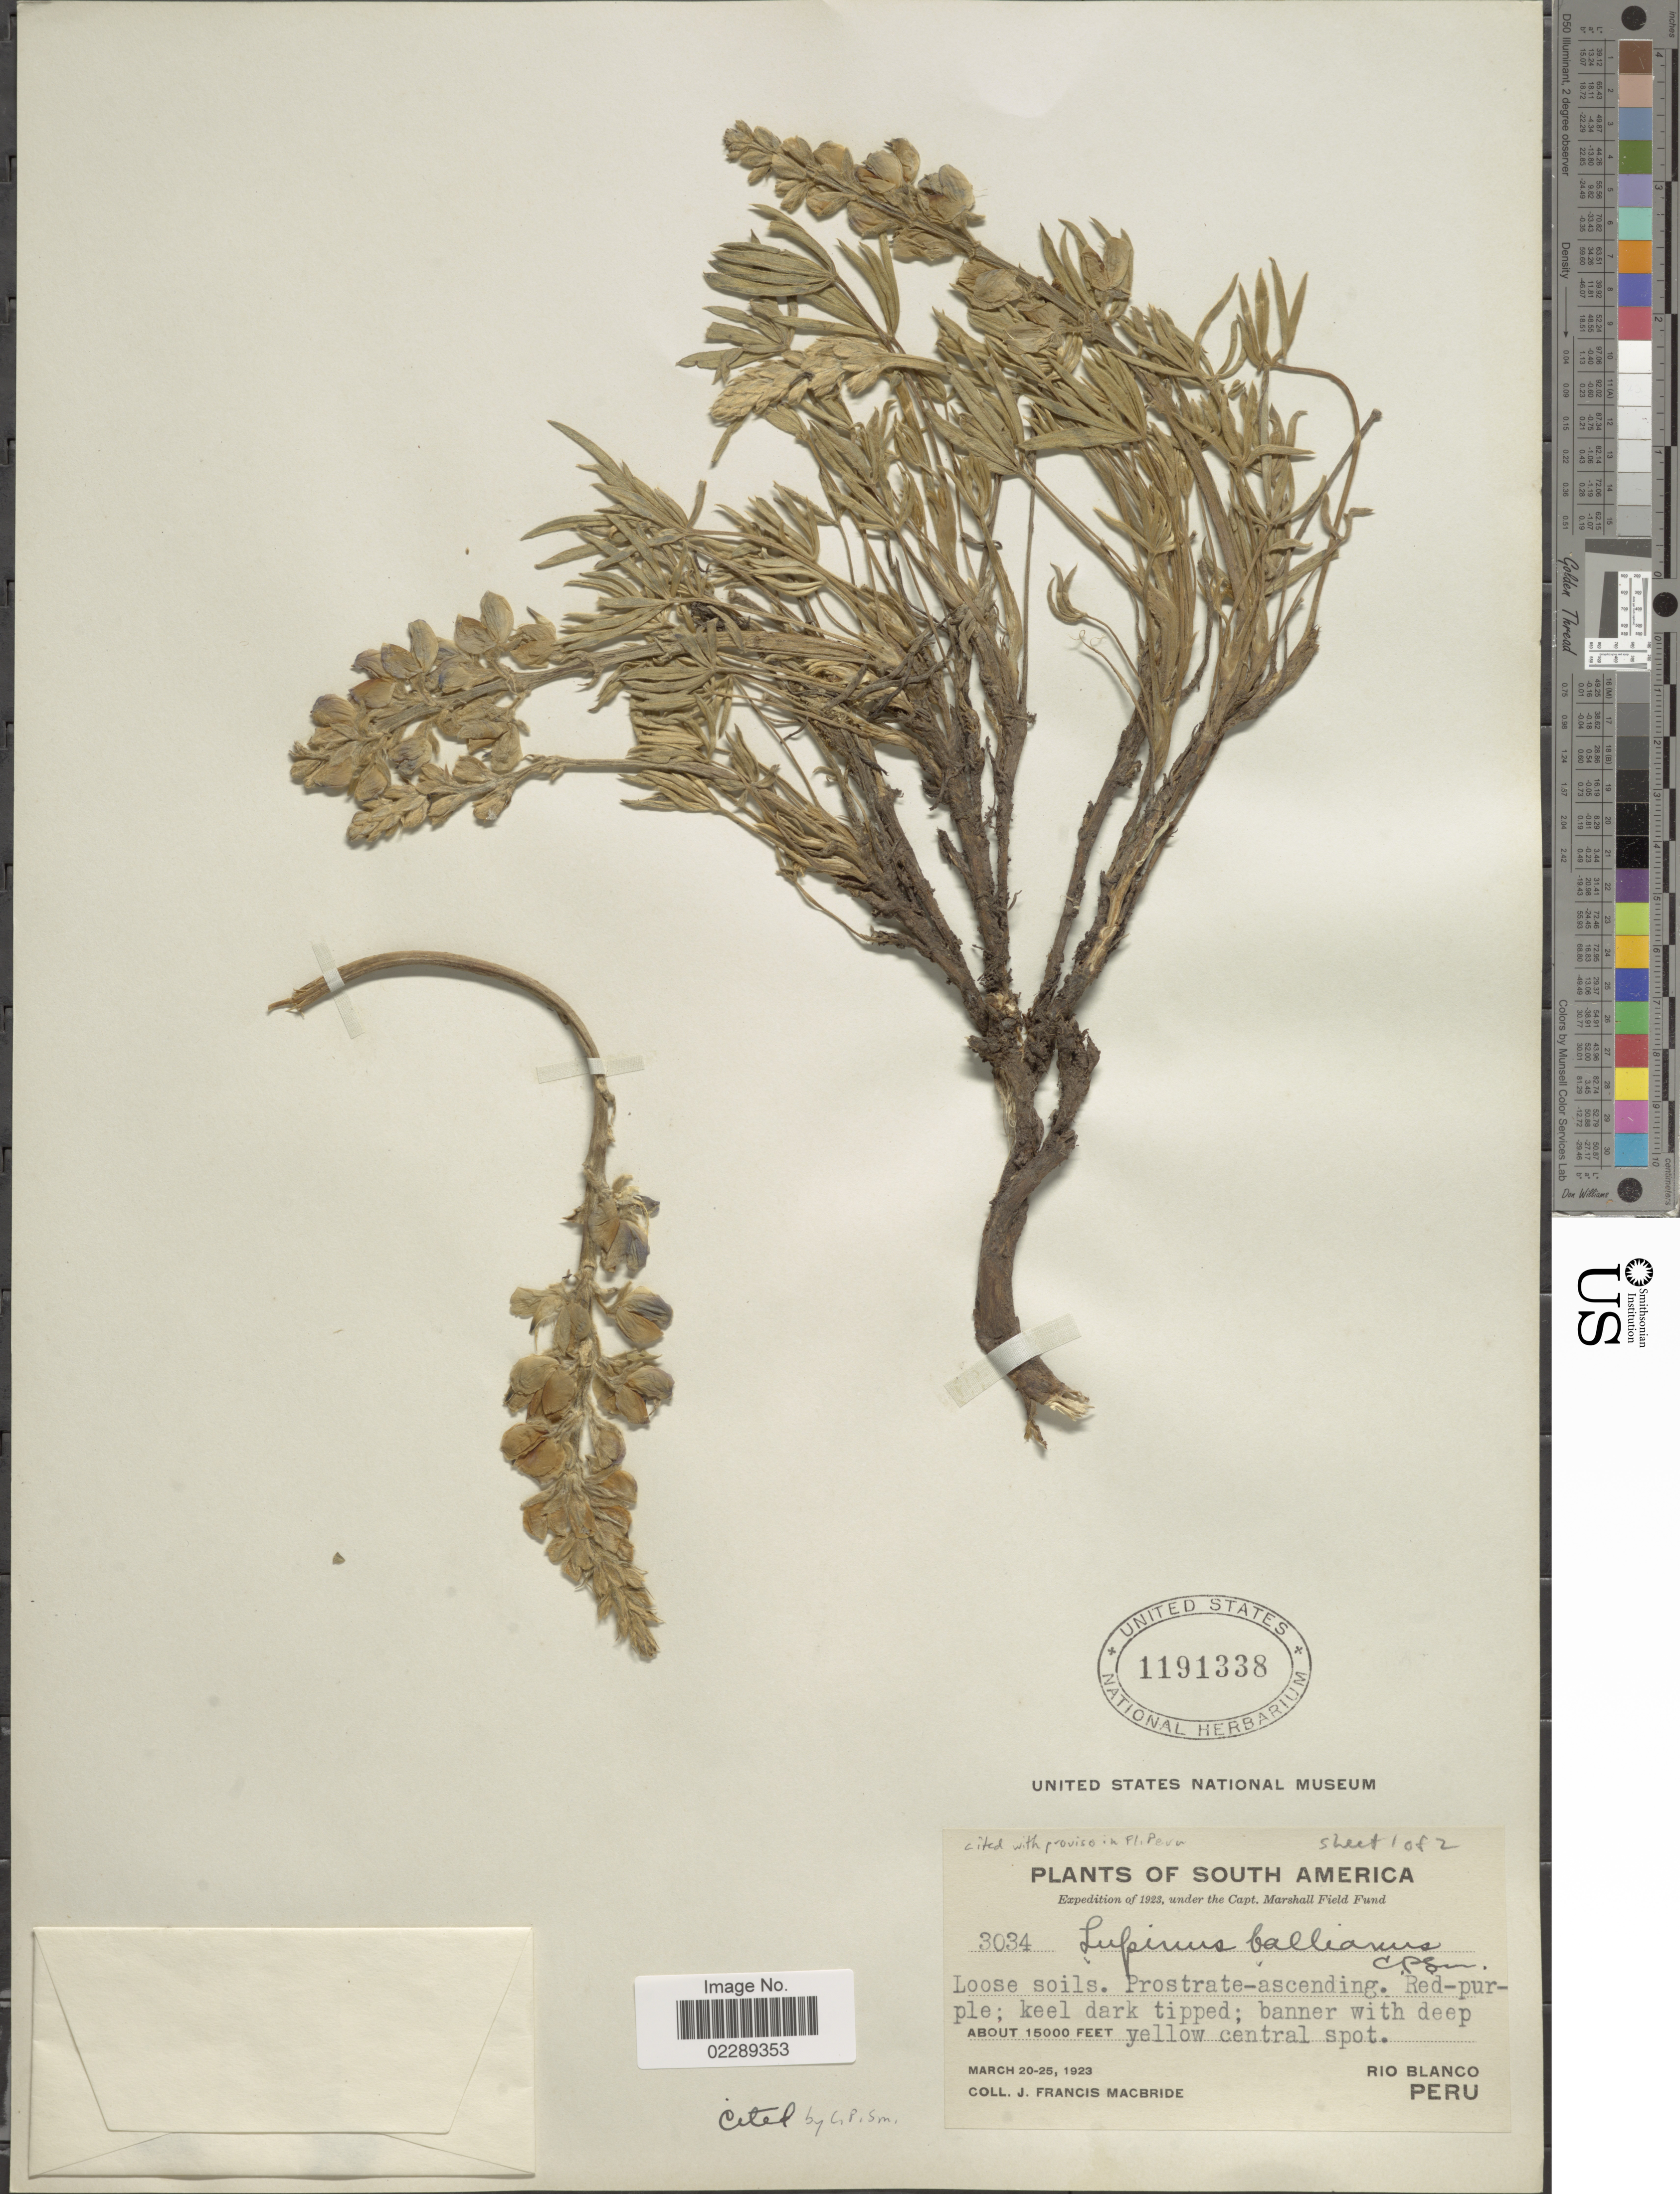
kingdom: Plantae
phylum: Tracheophyta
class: Magnoliopsida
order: Fabales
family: Fabaceae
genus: Lupinus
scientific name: Lupinus ballianus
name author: C.P. Sm.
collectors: J. F. Macbride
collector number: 3034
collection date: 1923-03-20/1923-03-25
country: Peru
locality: Rio Blanco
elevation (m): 4572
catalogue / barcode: US 1191338